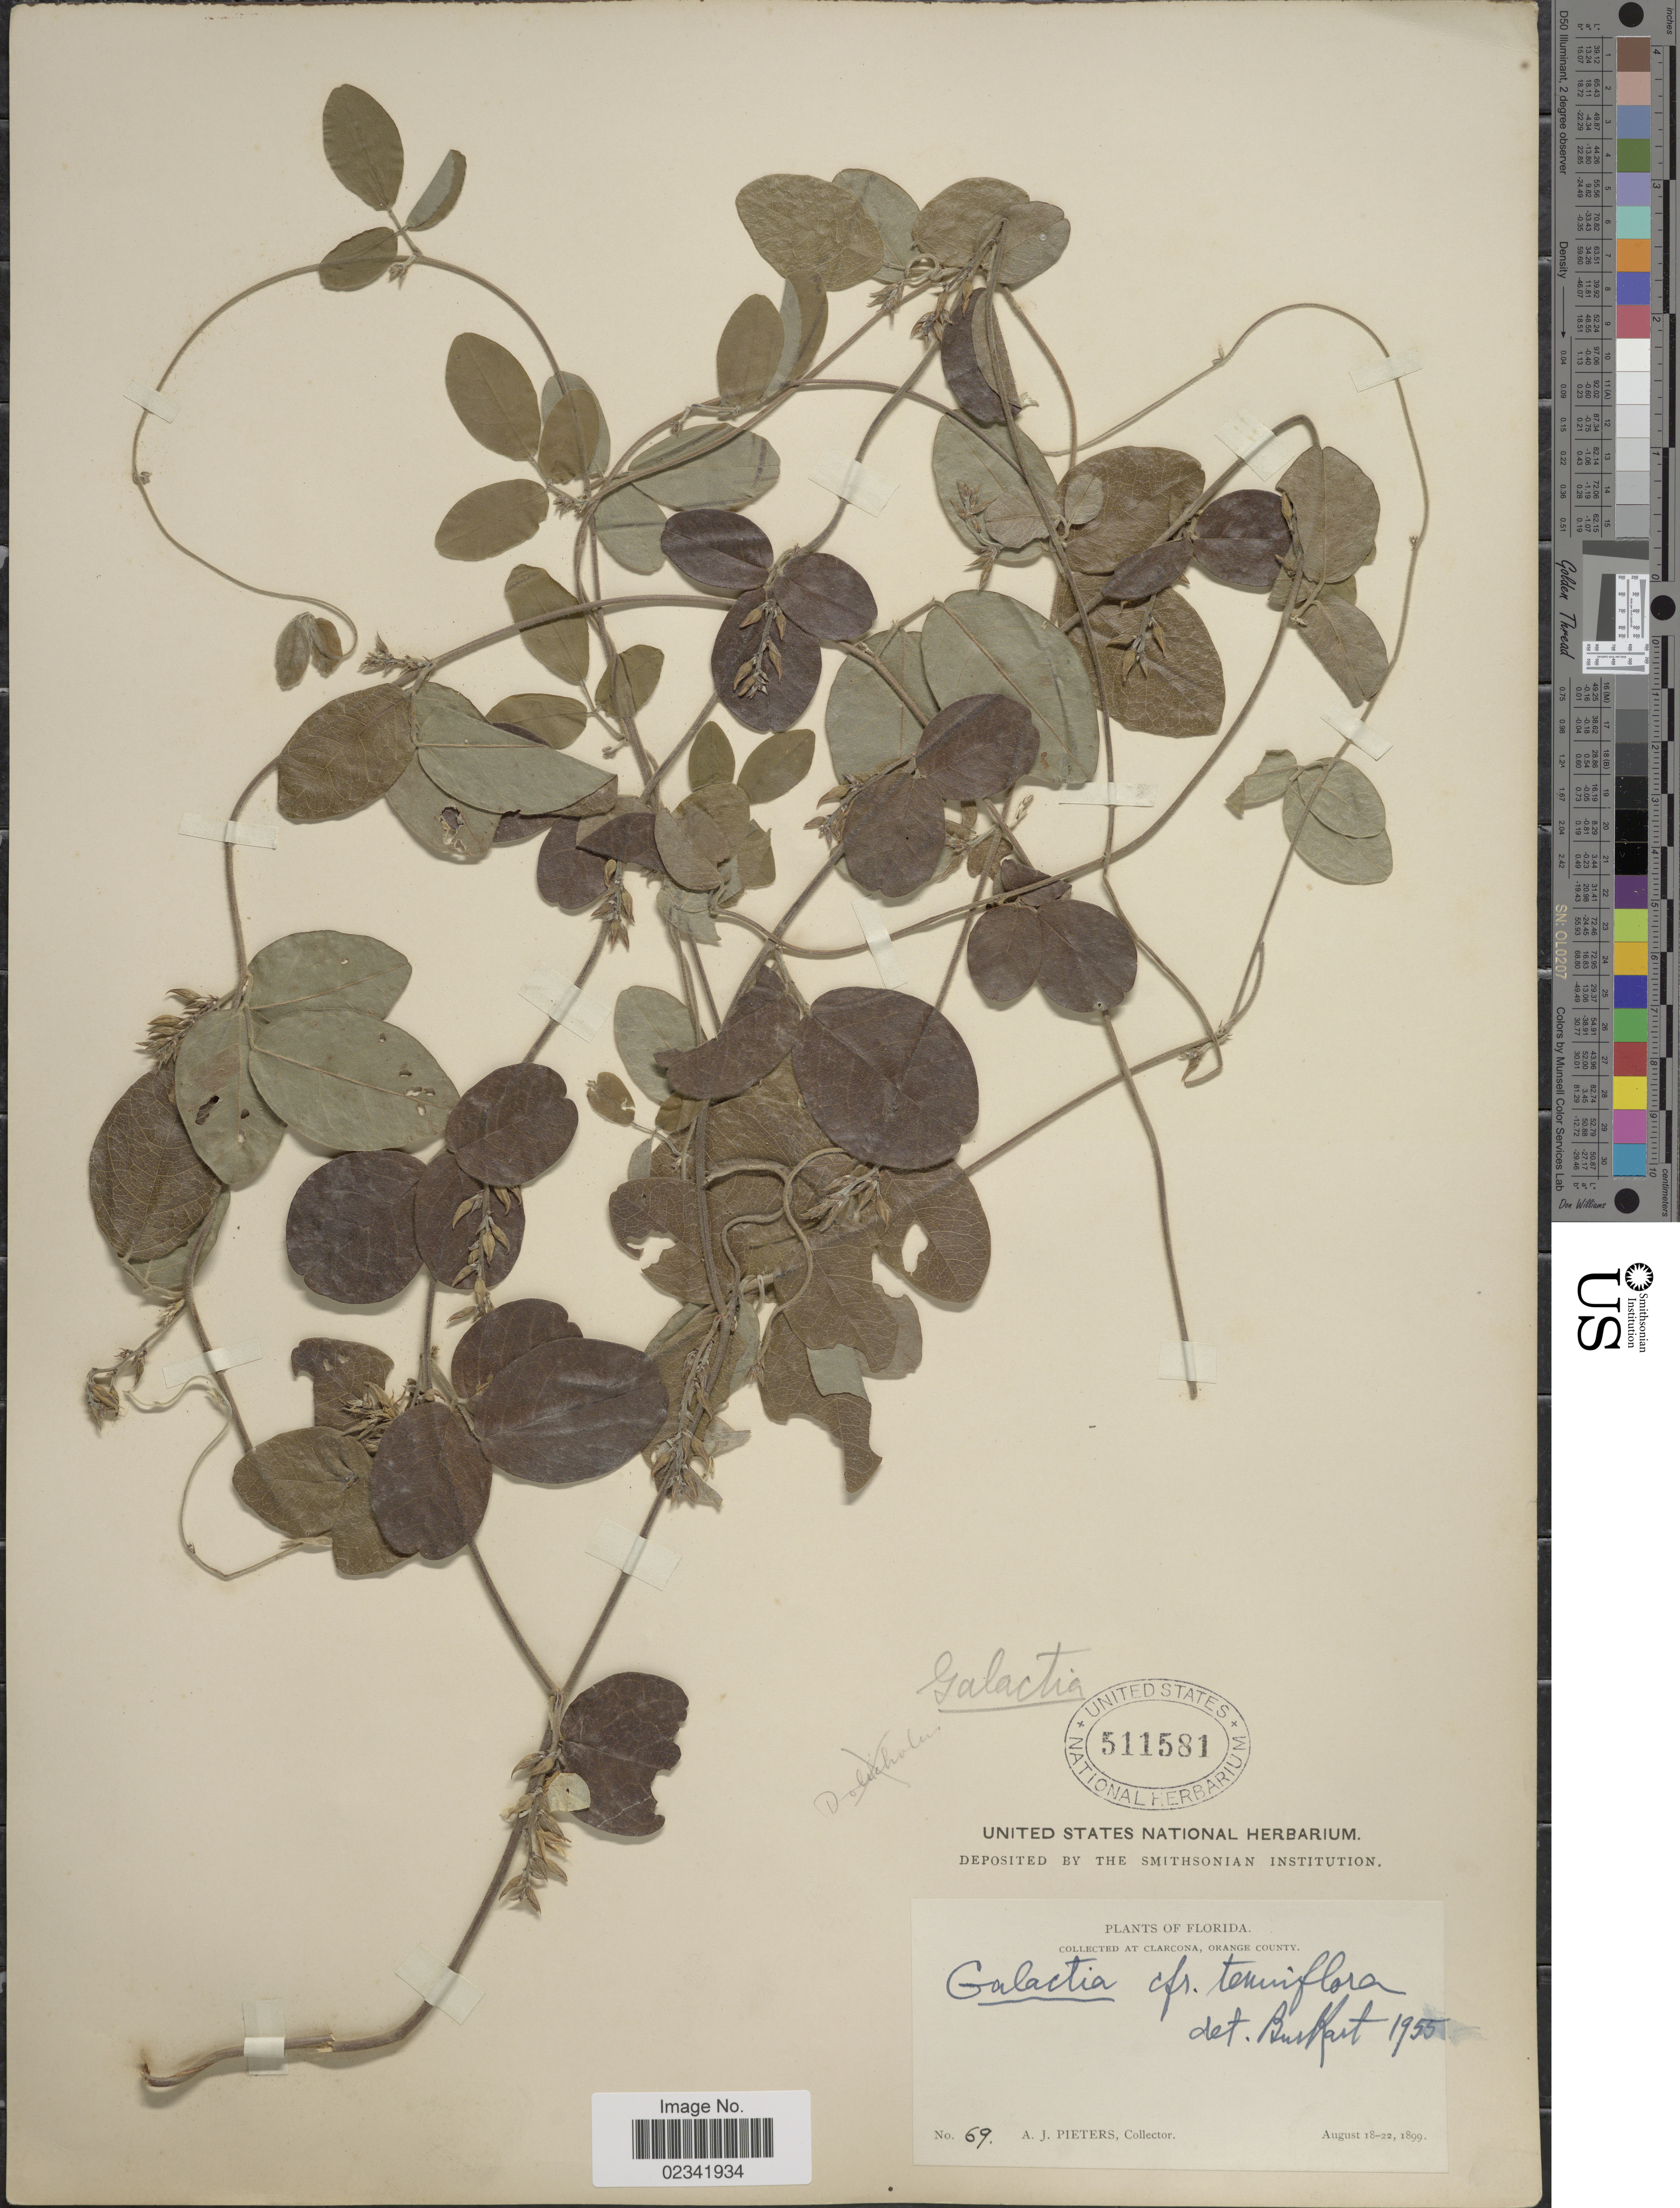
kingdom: Plantae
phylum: Tracheophyta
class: Magnoliopsida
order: Fabales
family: Fabaceae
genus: Galactia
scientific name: Galactia sp.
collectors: A. Pieters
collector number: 69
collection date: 1899-08-18/1899-08-22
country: United States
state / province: Florida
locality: At Clarcona, Orange County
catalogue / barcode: US 511581